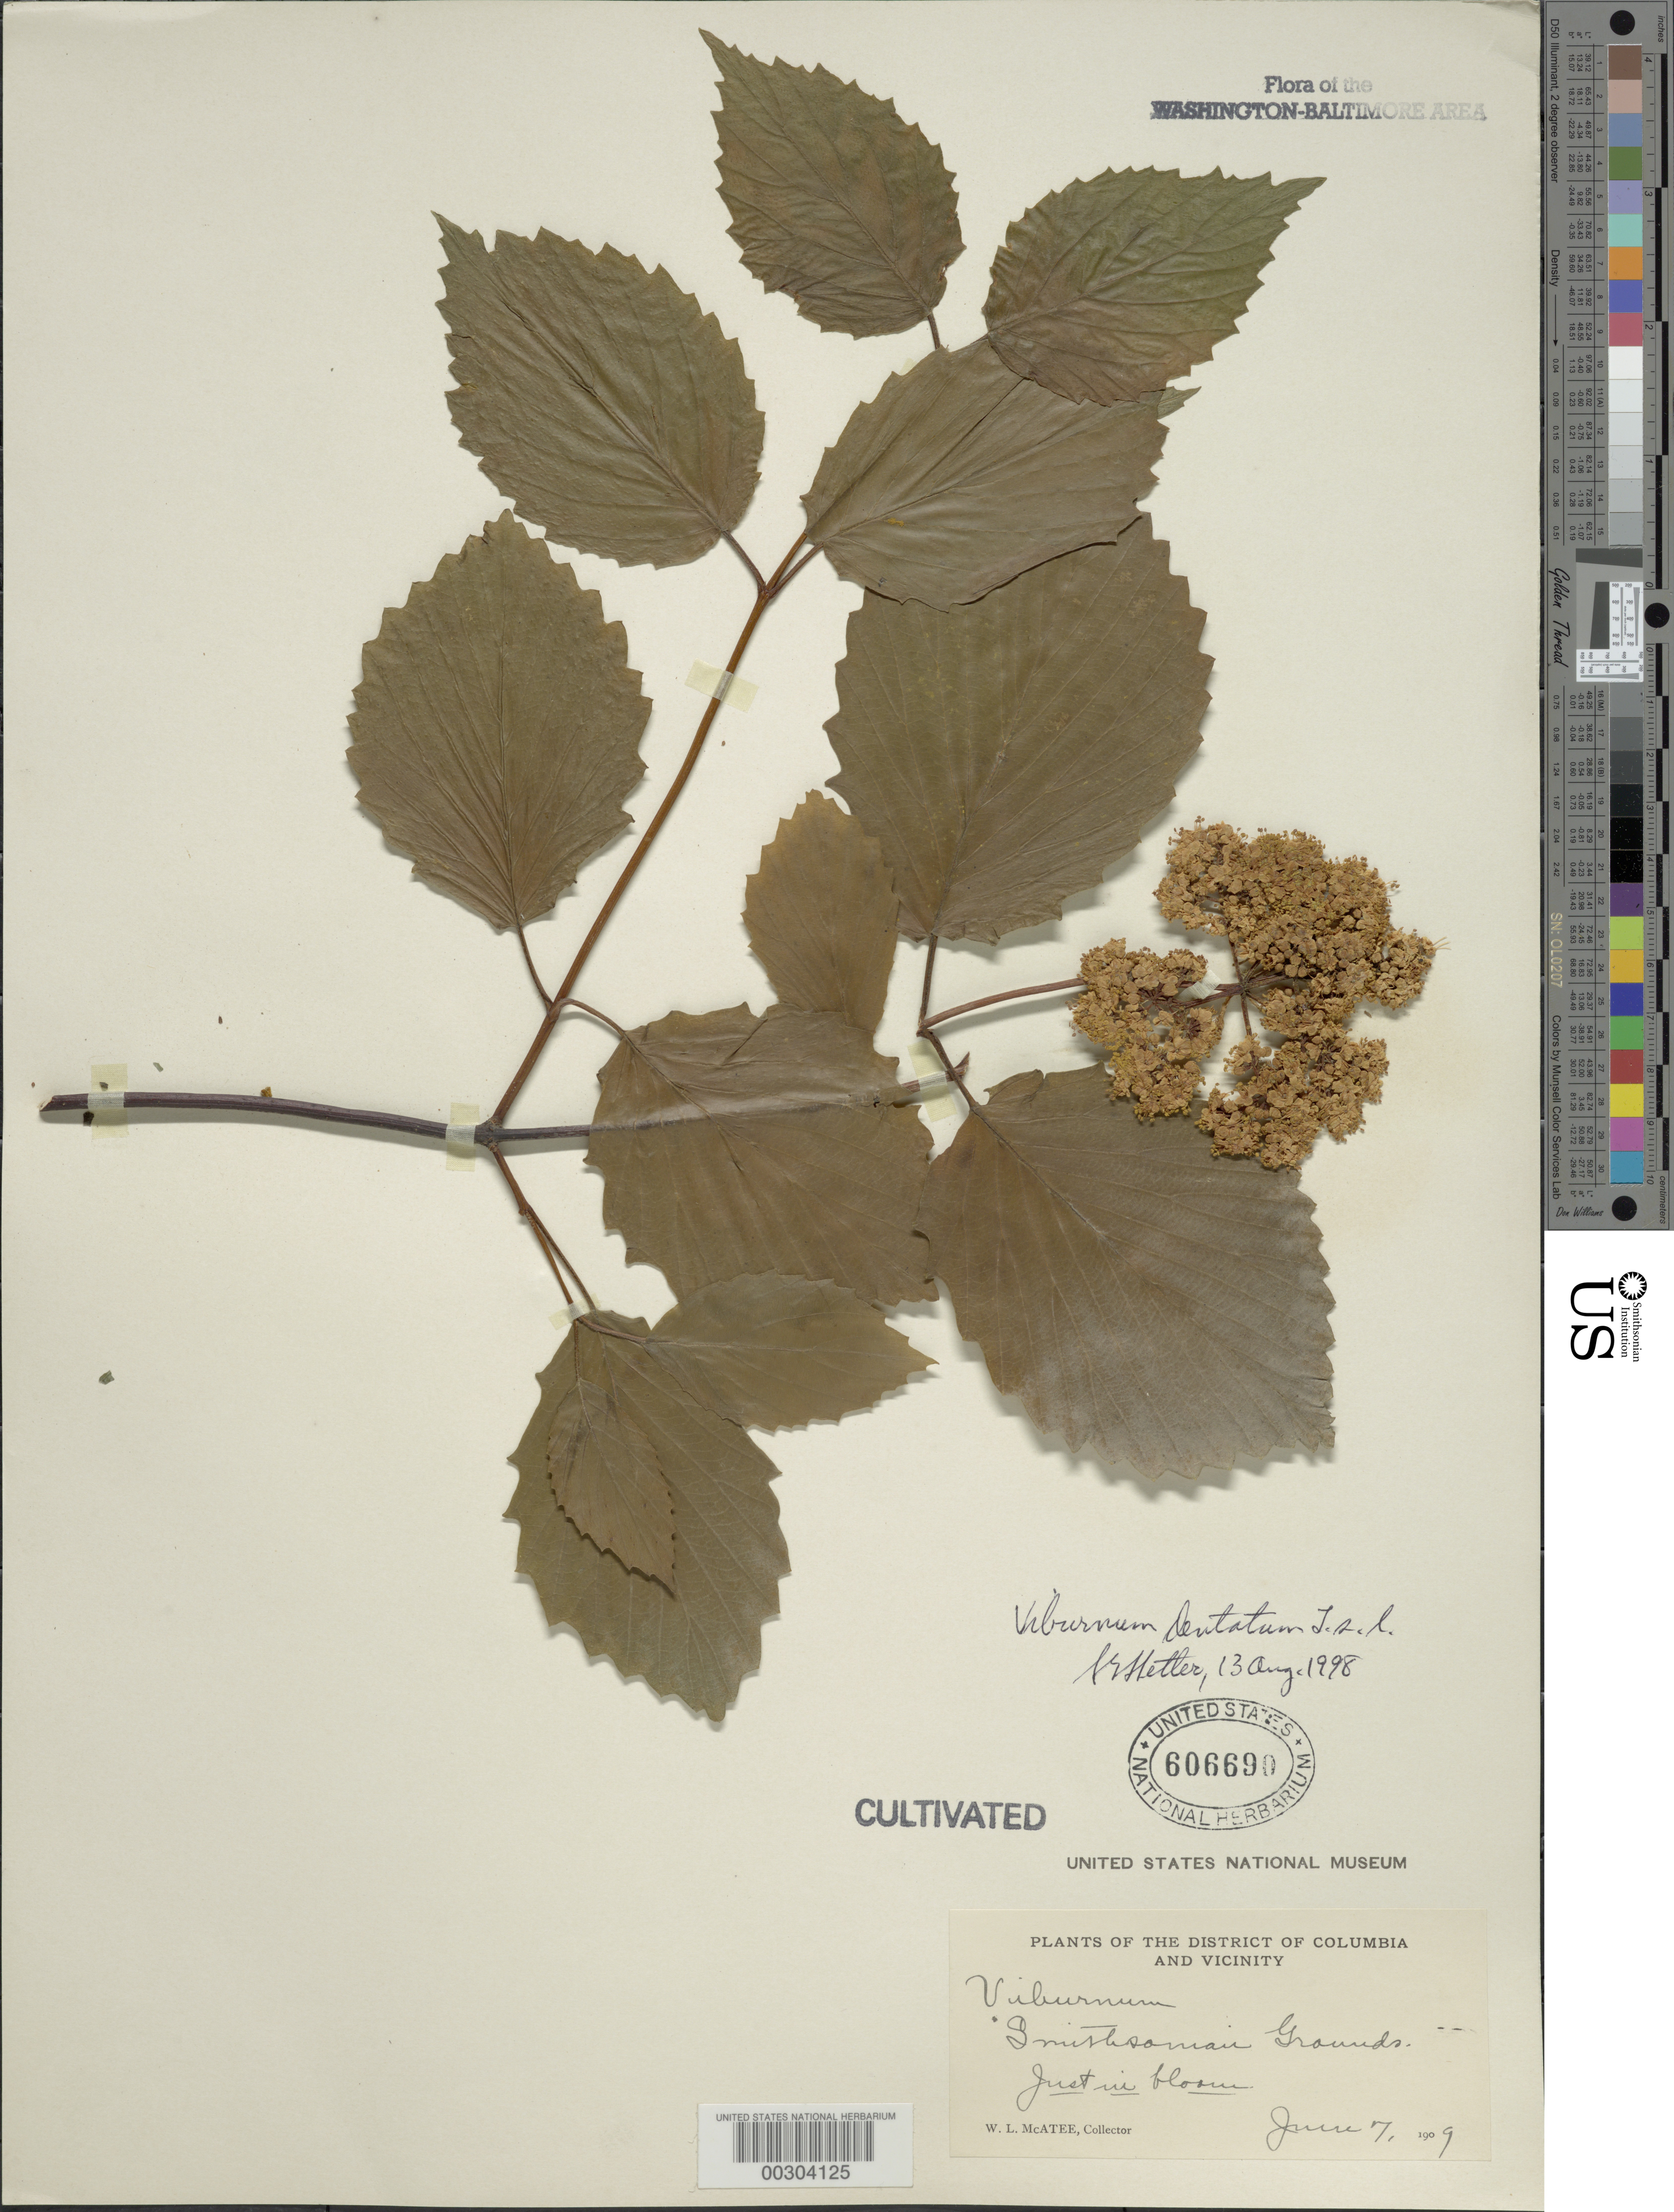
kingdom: Plantae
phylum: Tracheophyta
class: Magnoliopsida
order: Dipsacales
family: Viburnaceae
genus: Viburnum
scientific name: Viburnum dentatum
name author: L.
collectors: W. McAtee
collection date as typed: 07 Jun 1909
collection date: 1909-06-07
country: United States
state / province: District of Columbia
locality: Smithsonian grounds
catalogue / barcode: US 606690